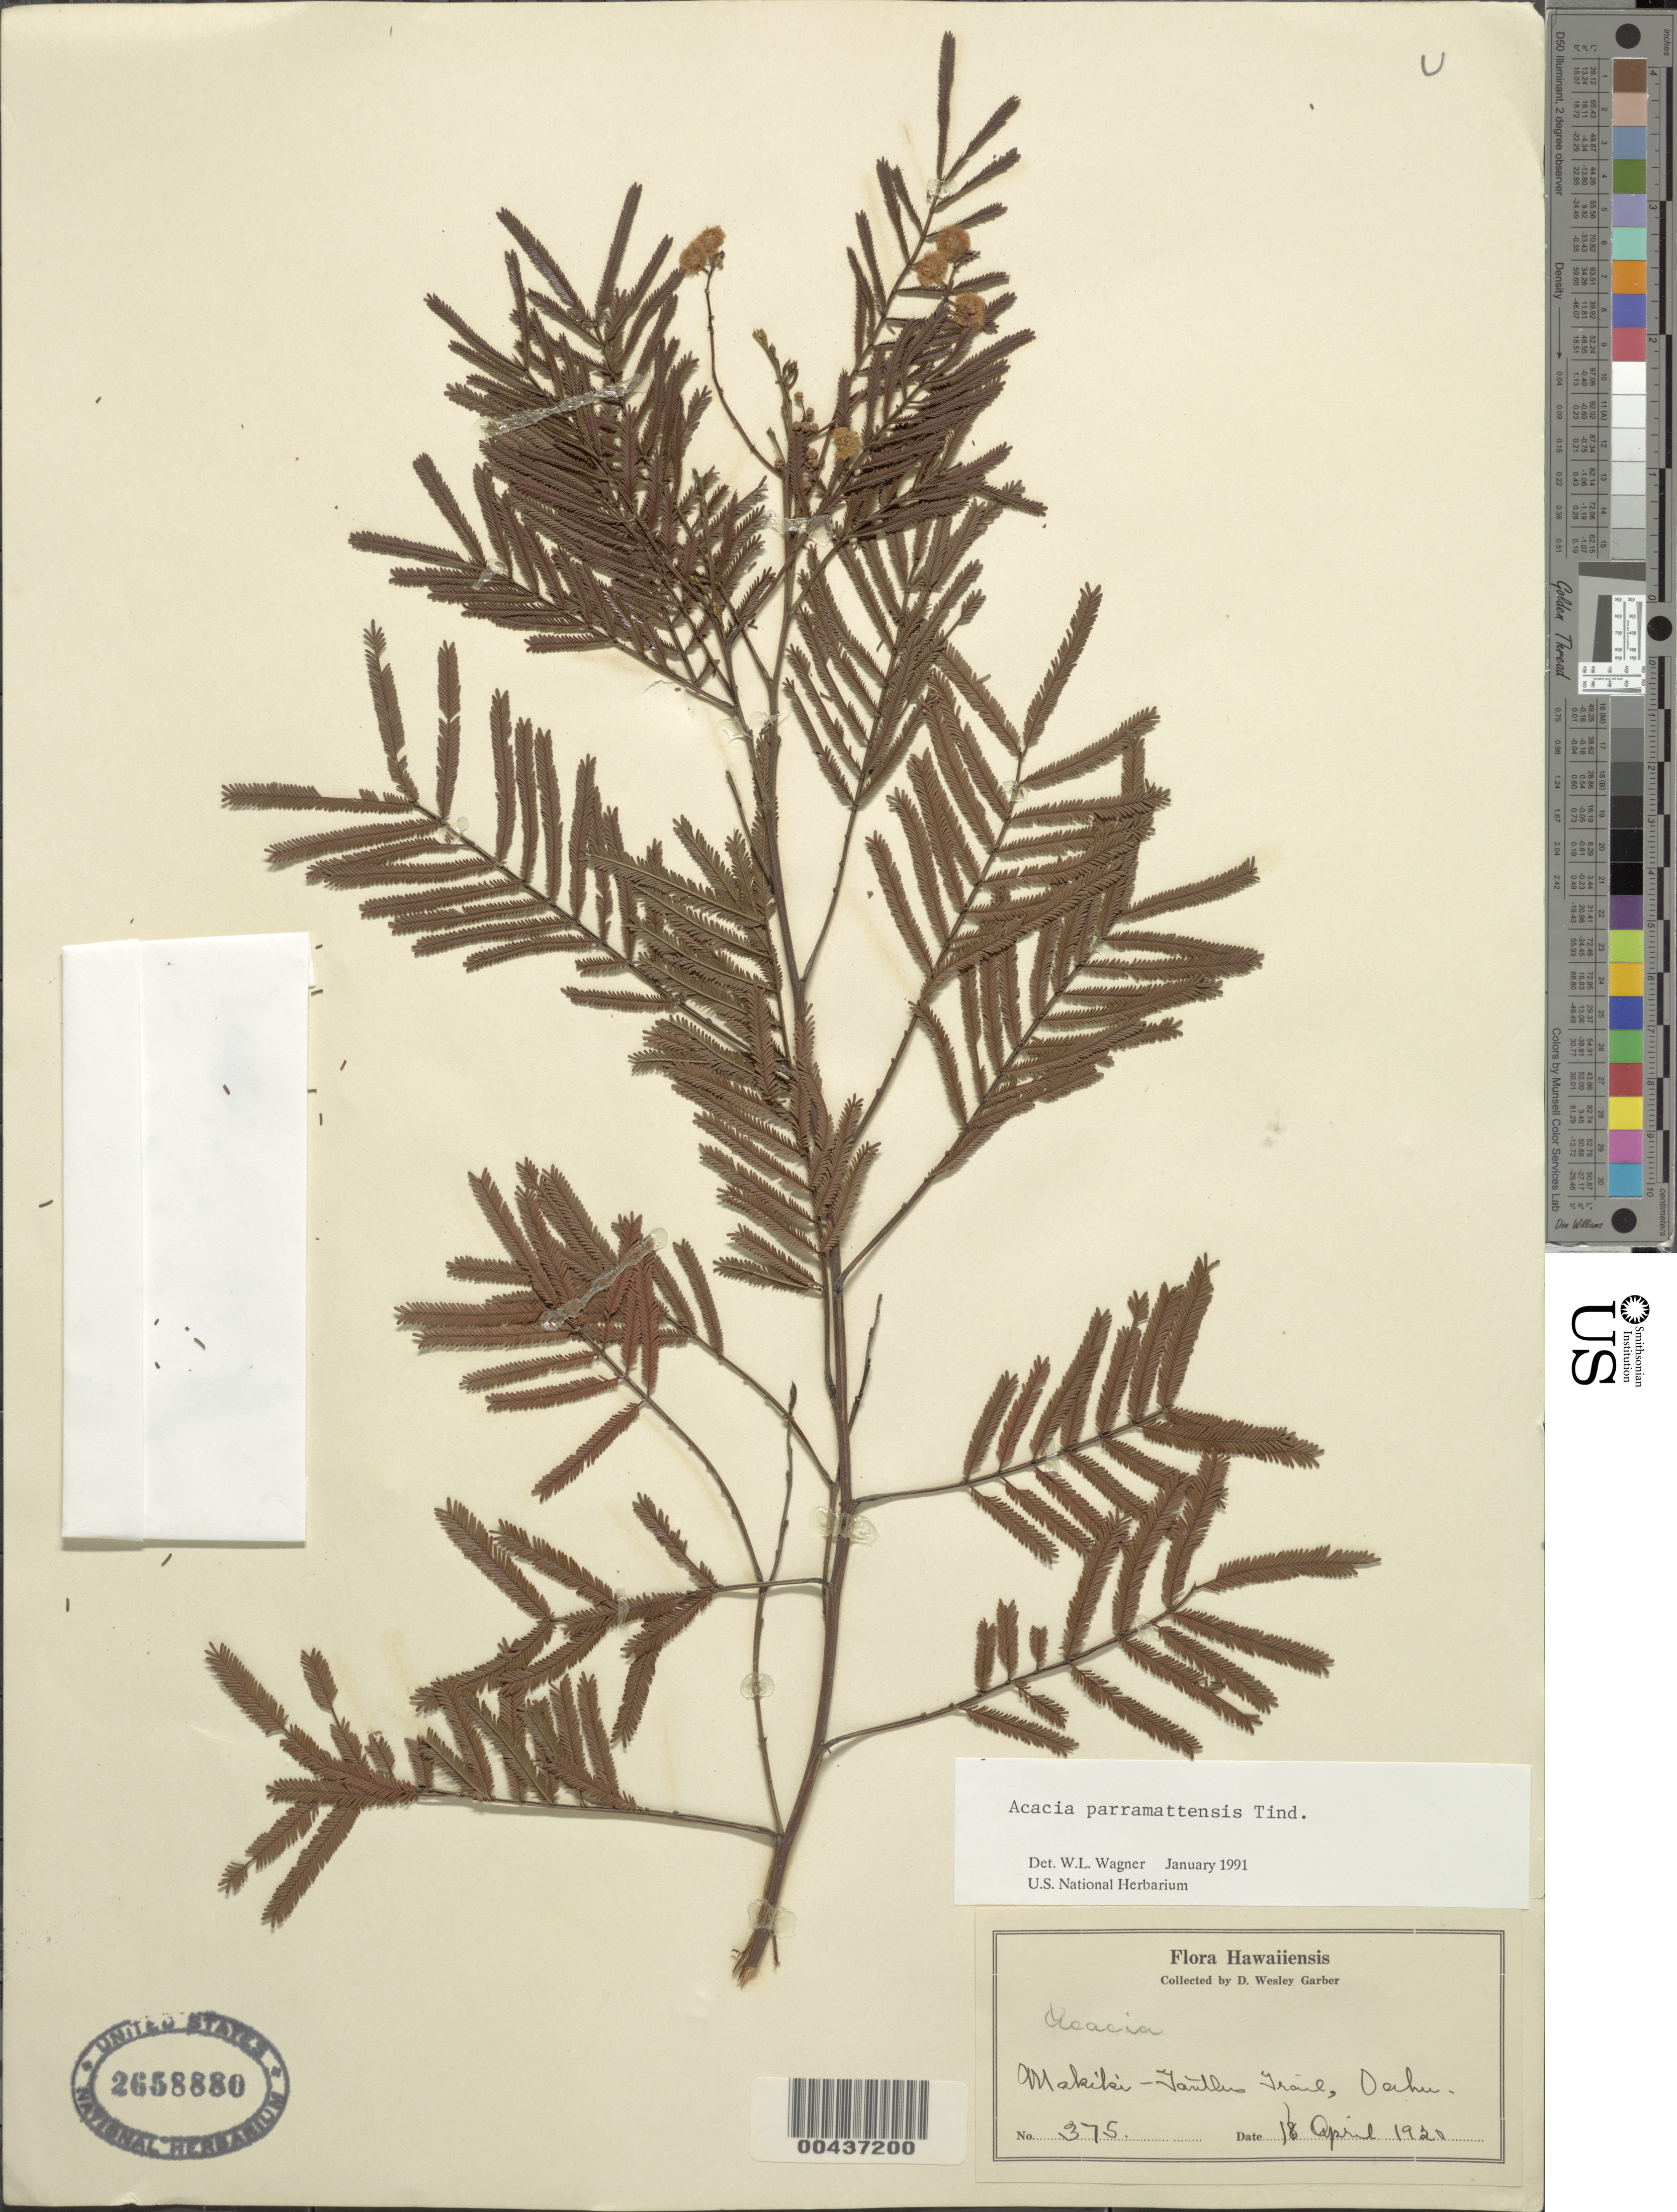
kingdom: Plantae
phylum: Tracheophyta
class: Magnoliopsida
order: Fabales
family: Fabaceae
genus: Acacia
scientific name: Acacia parramattensis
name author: Tindale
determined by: Wagner, W. L., (BOT), Smithsonian Institution - National Museum of Natural History (UNITED STATES)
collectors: D. W. Garber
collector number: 375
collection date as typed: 18 Apr 1920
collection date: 1920-04-18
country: United States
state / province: Hawaii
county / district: Honolulu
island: Oahu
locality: Waikiki-Tantlus Trail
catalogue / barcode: US 2658880